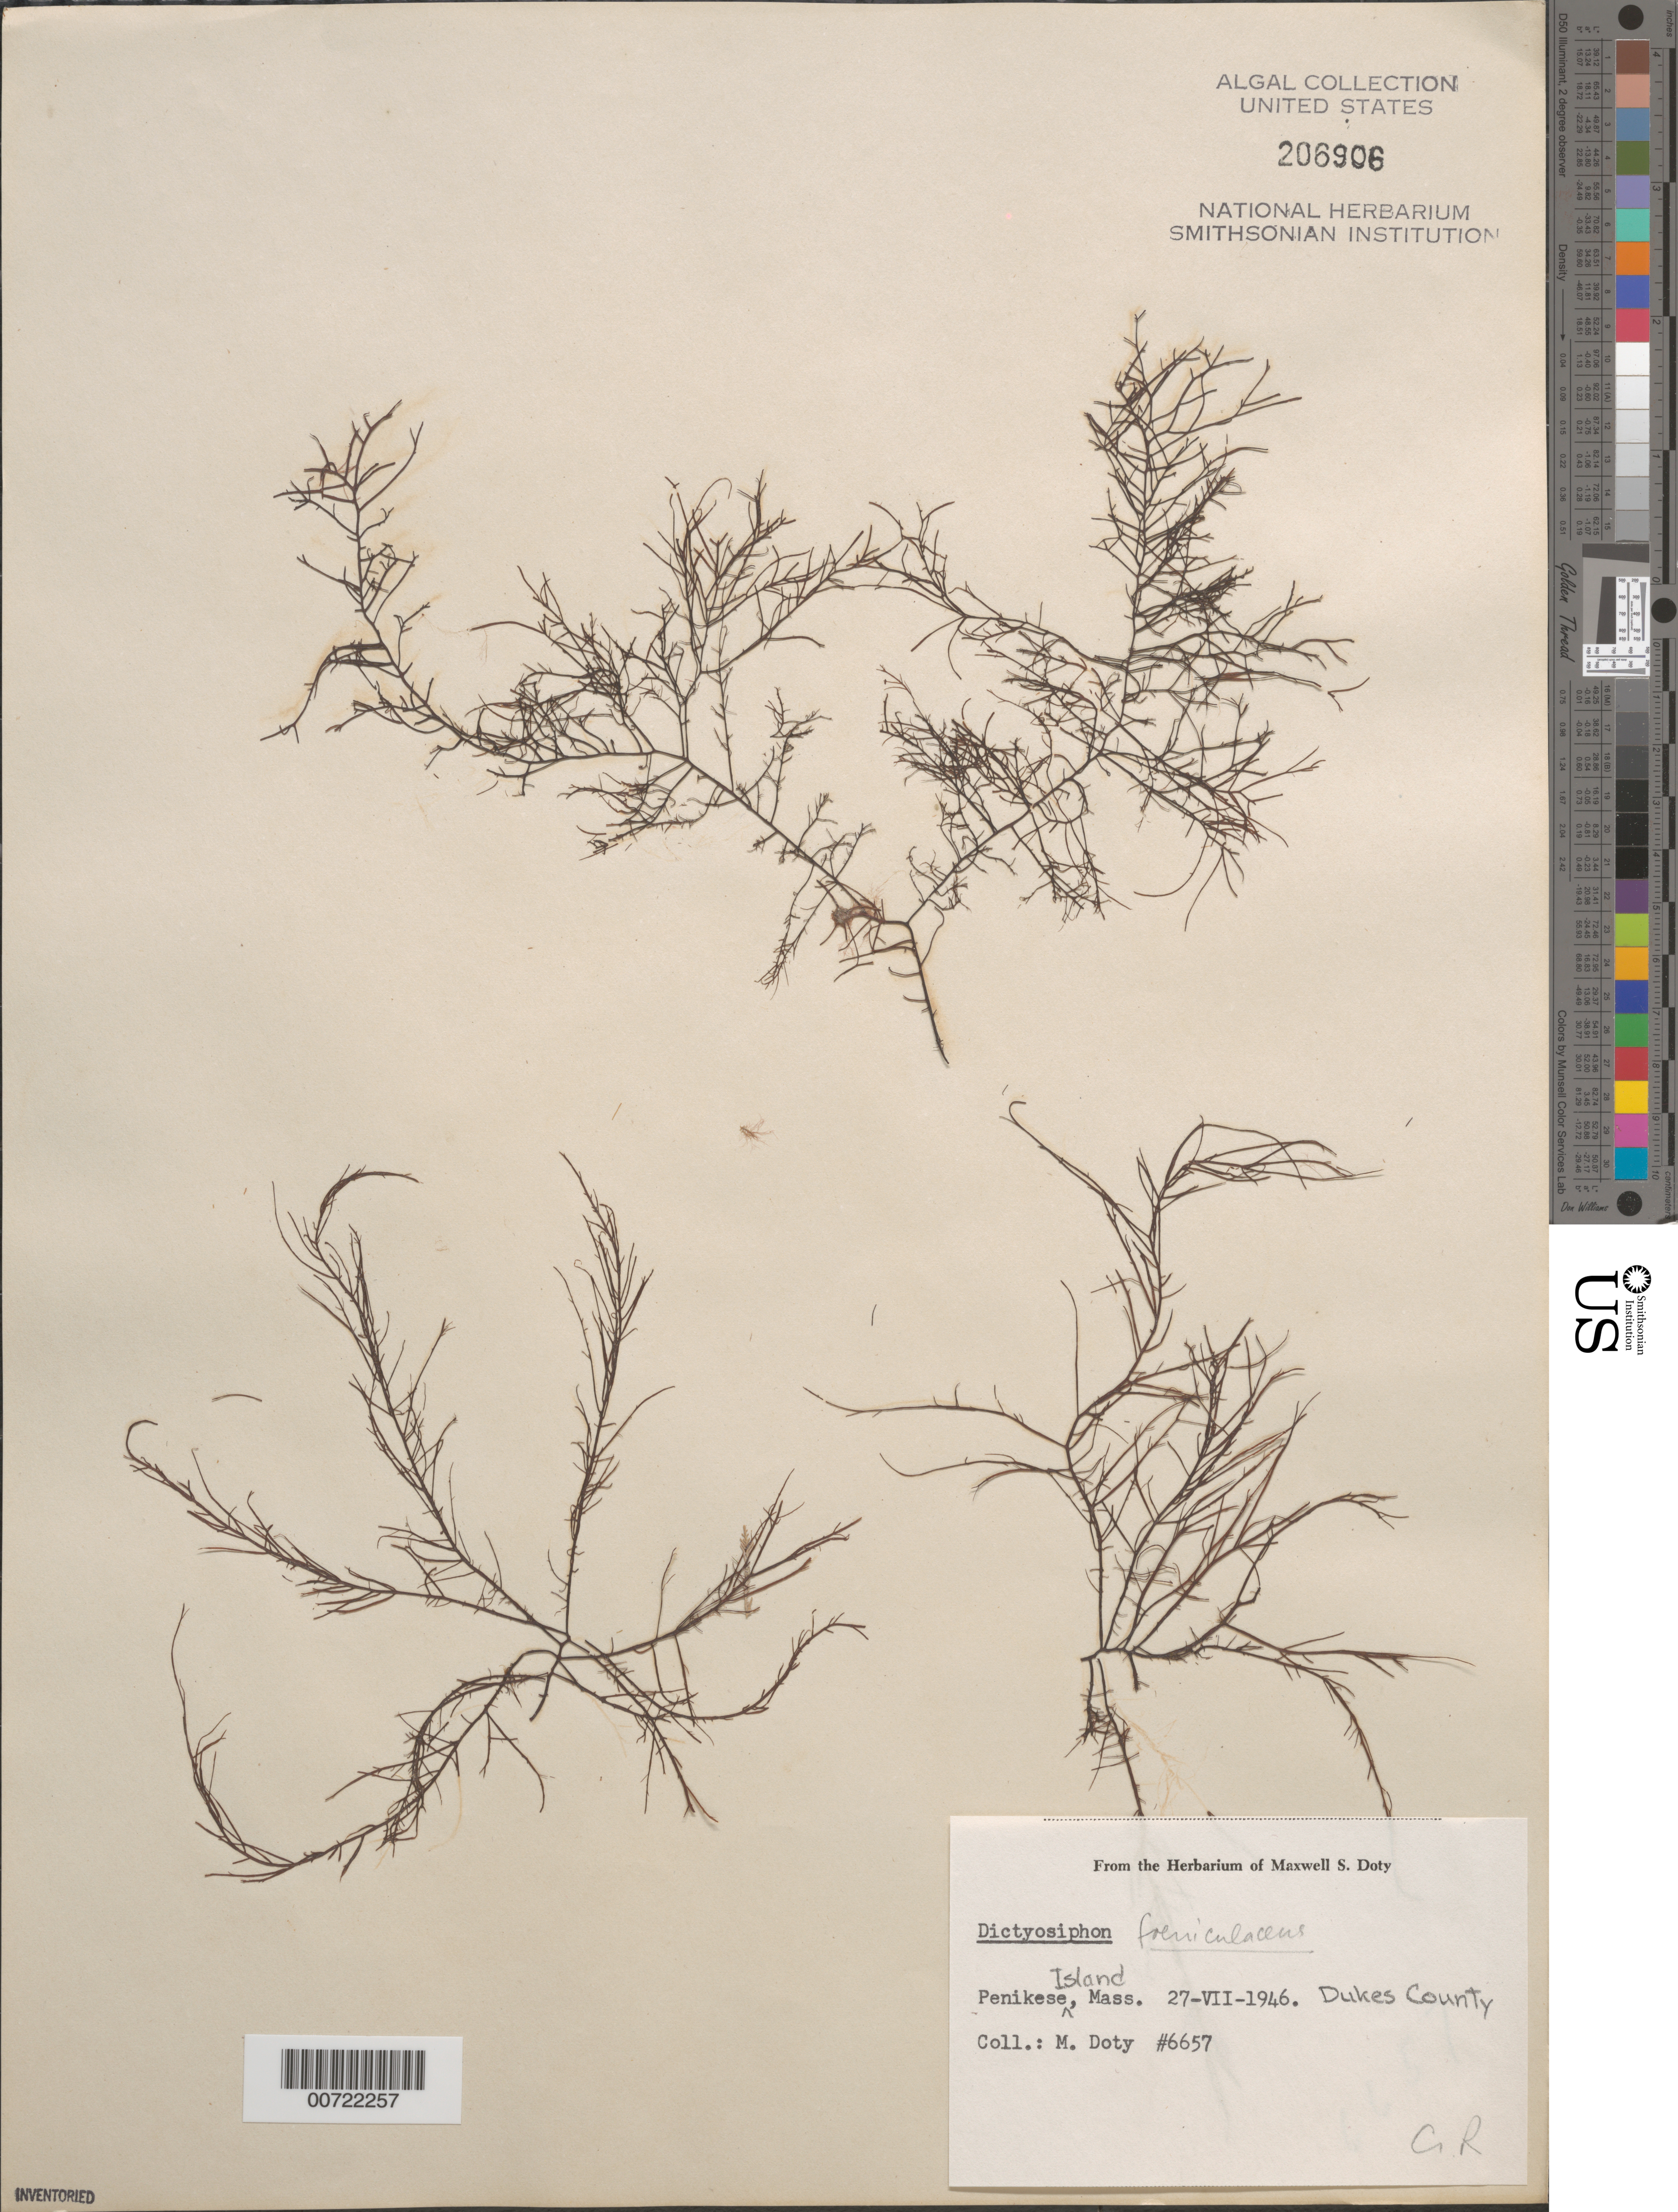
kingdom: Chromista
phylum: Ochrophyta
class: Phaeophyceae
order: Dictyosiphonales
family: Dictyosiphonaceae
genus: Dictyosiphon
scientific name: Dictyosiphon foeniculaceus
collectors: M. S. Doty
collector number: MSD 6657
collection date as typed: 27 Jul 1946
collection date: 1946-07-27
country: United States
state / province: Massachusetts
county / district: Dukes County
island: Penikese Island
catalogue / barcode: US 206906